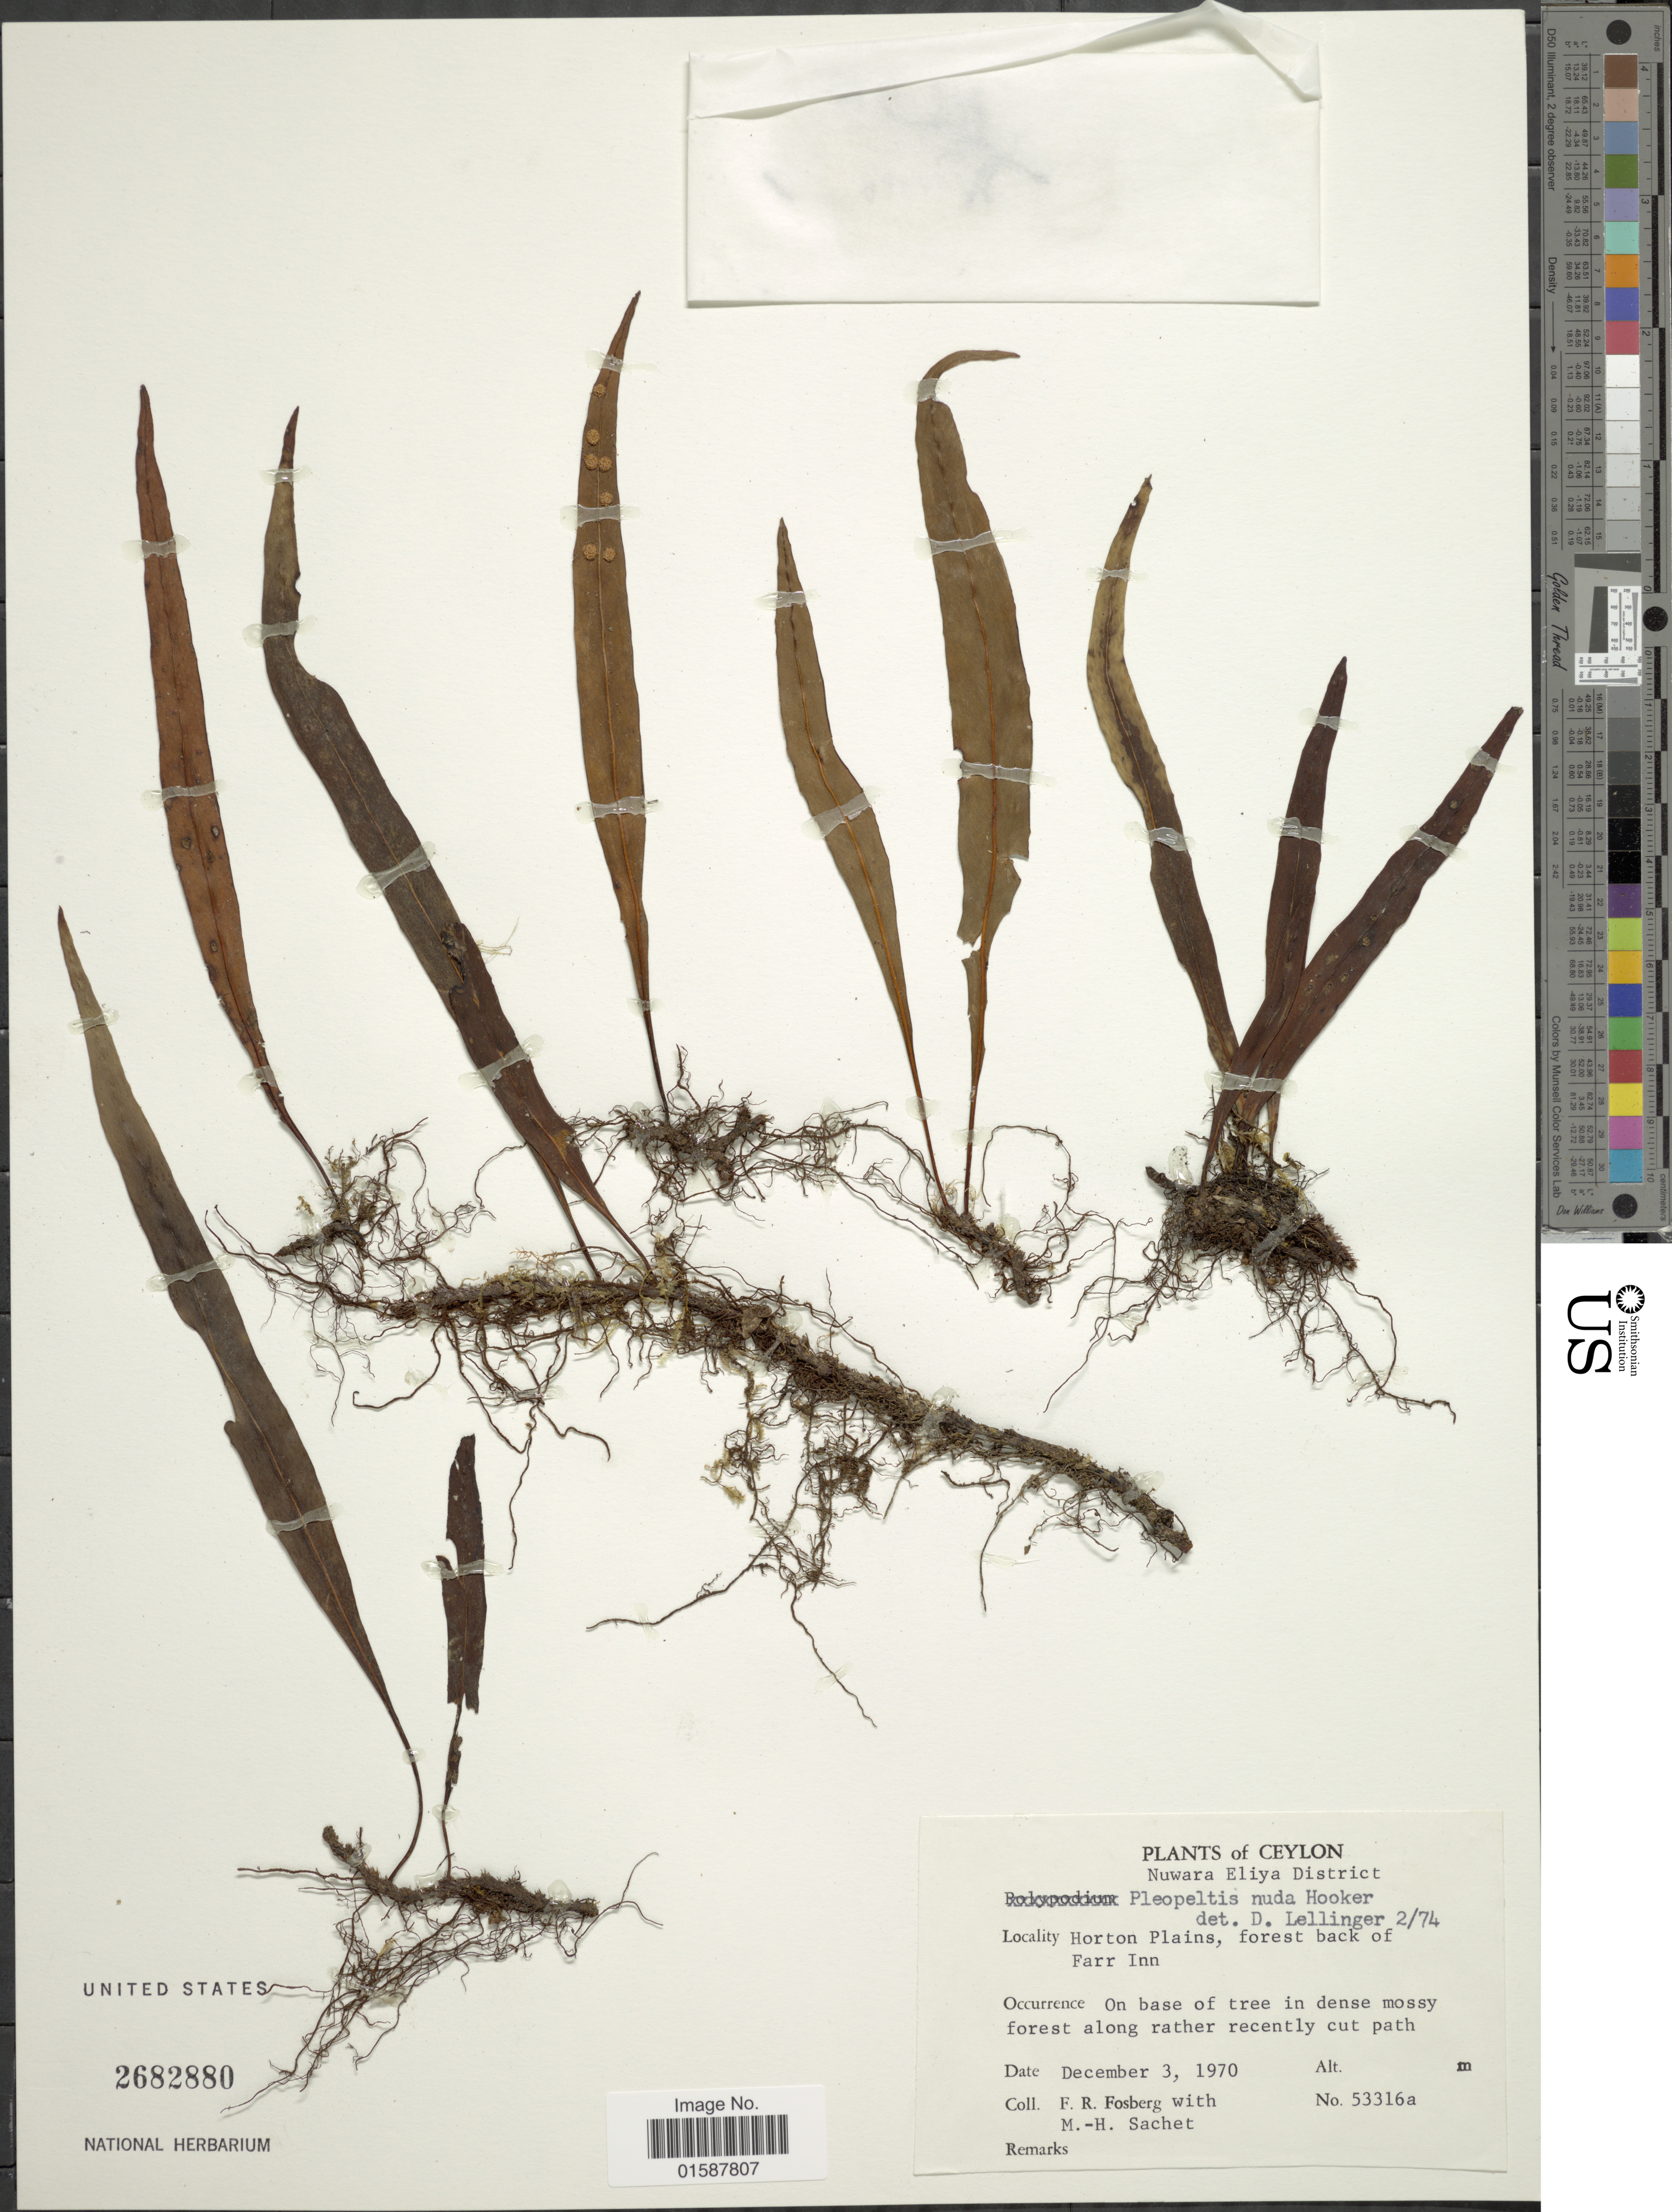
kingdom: Plantae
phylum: Tracheophyta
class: Polypodiopsida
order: Polypodiales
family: Polypodiaceae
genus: Lepisorus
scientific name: Lepisorus nuduisculum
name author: (Kunze)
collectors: F. R. Fosberg & M.-H. Sachet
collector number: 53316a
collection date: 1970-12-03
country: Sri Lanka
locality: Nuwara Eliya District, Horton Plains, forest black of Farr Inn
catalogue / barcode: US 2682880